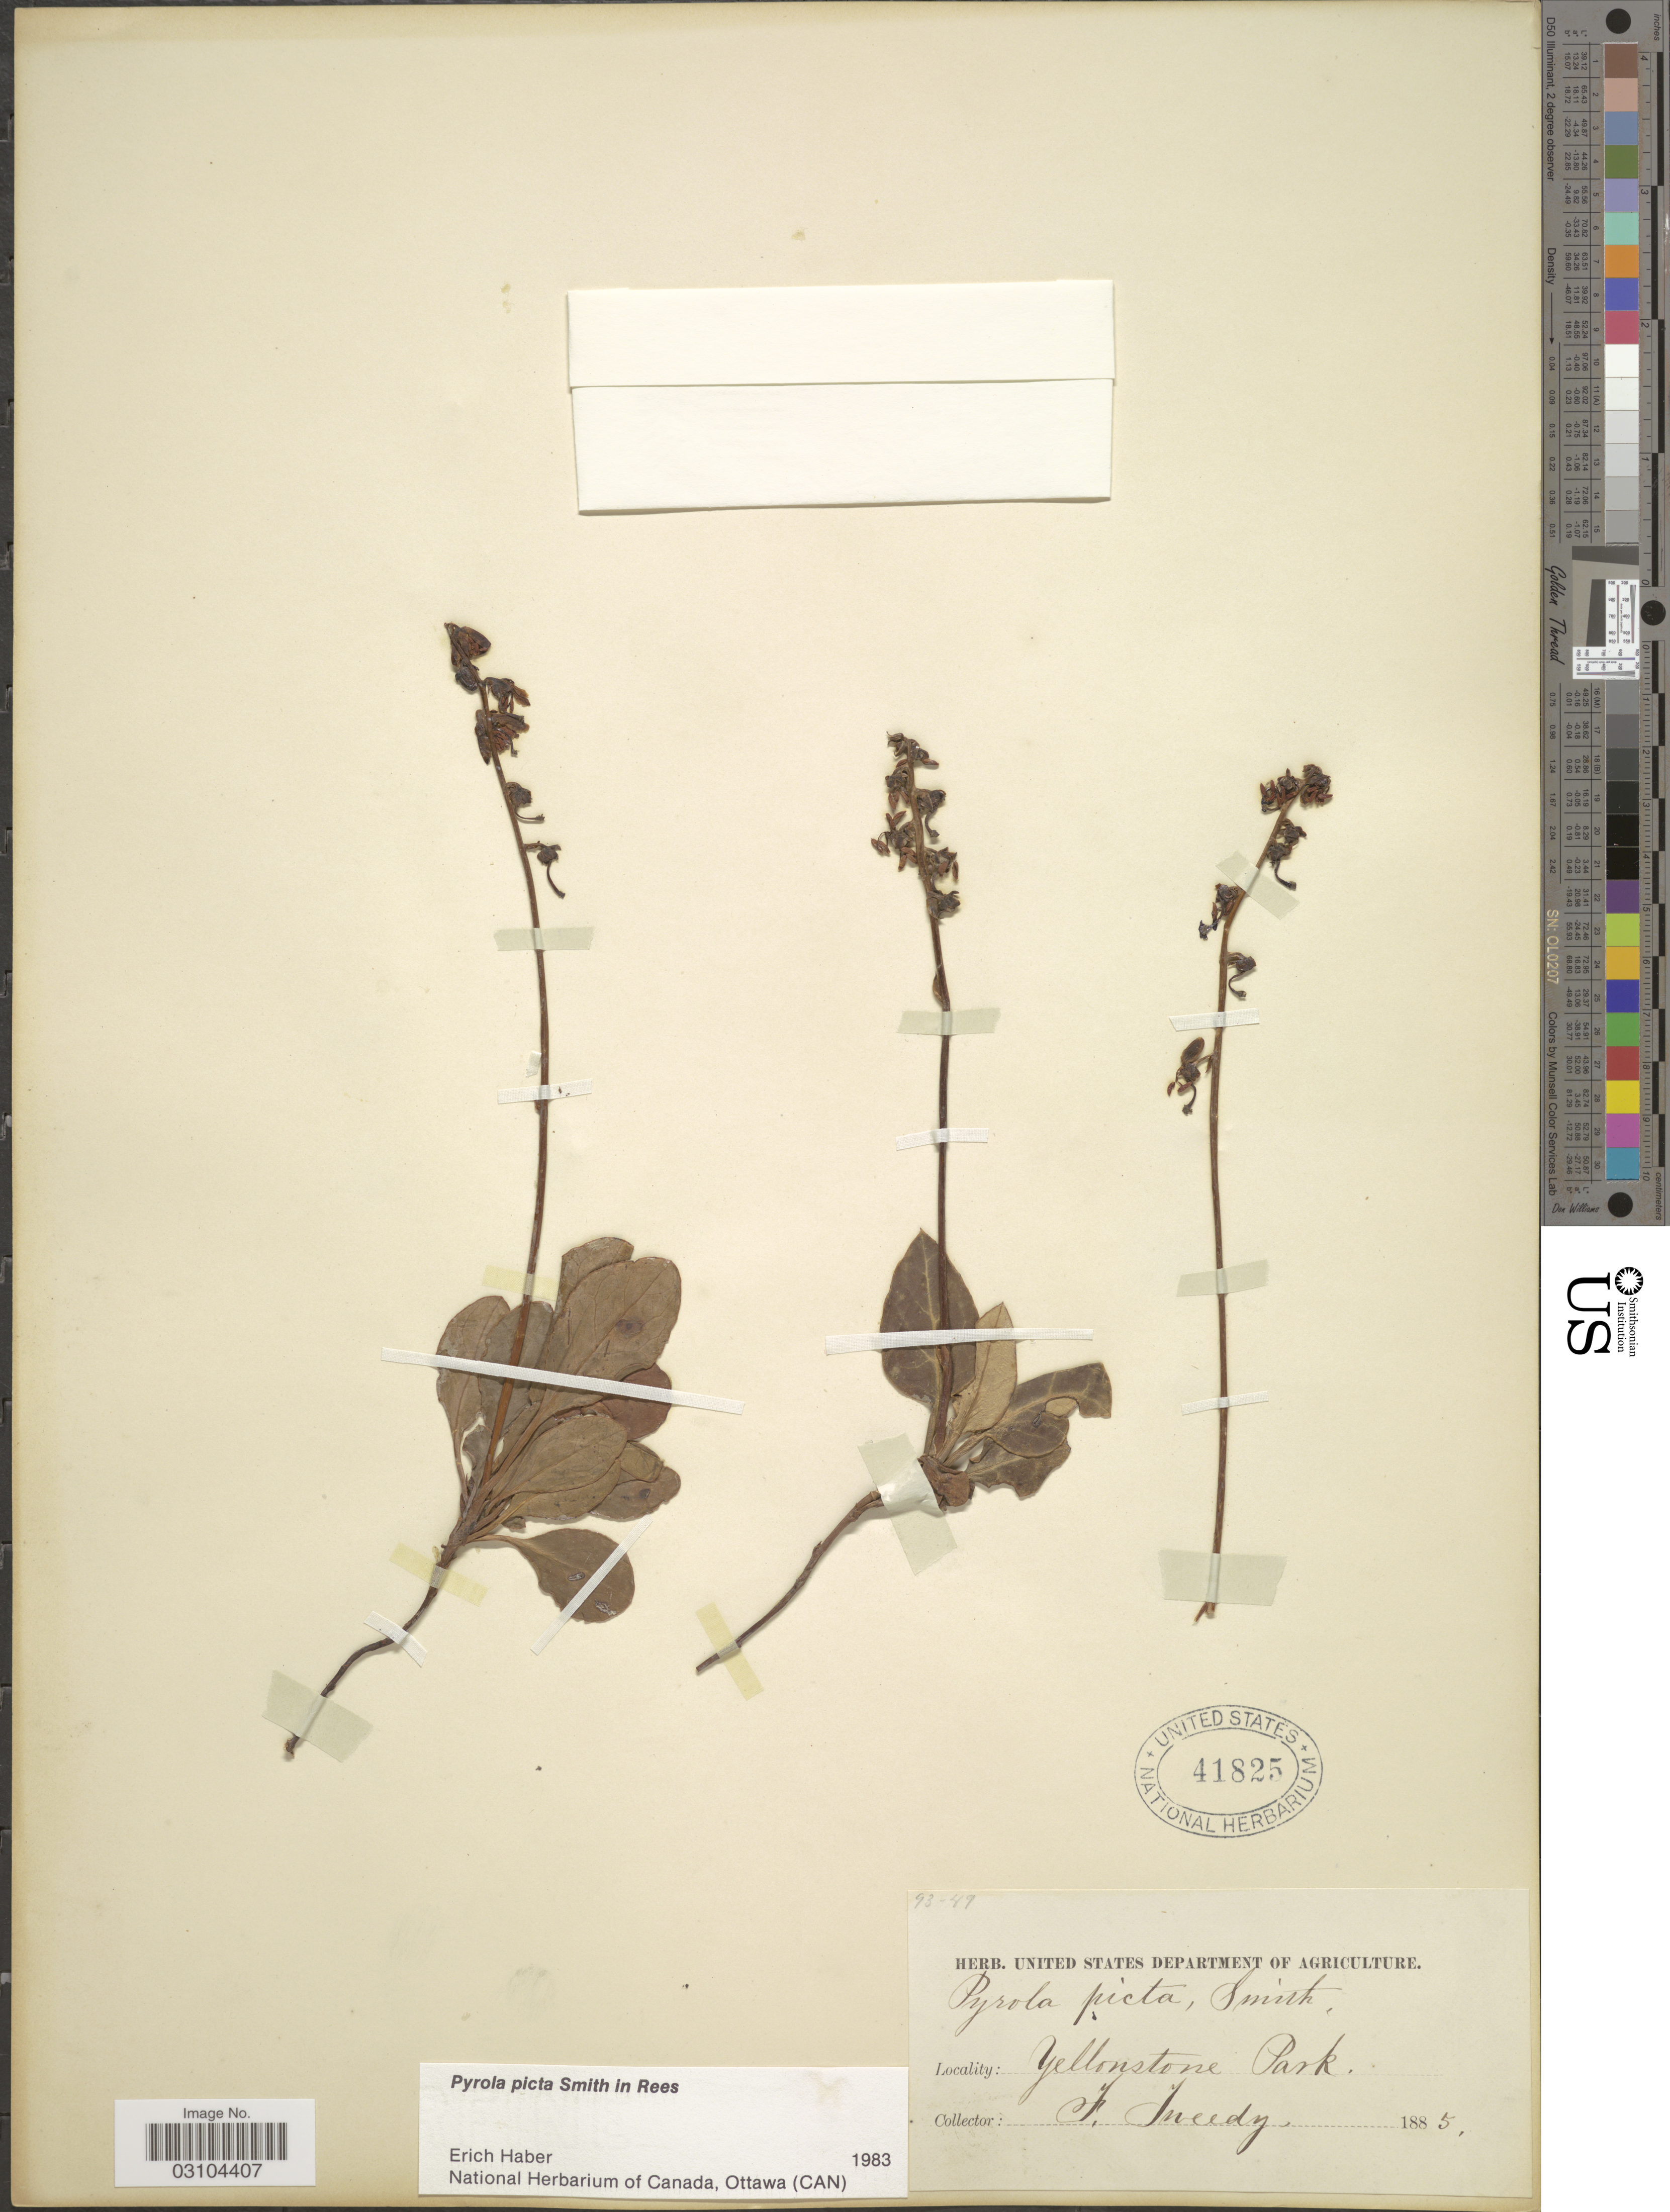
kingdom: Plantae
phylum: Tracheophyta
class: Magnoliopsida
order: Ericales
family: Ericaceae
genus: Pyrola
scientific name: Pyrola picta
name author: Sm. in Rees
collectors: F. Tweedy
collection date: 1885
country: United States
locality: Yellowstone Park.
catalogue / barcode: US 41825